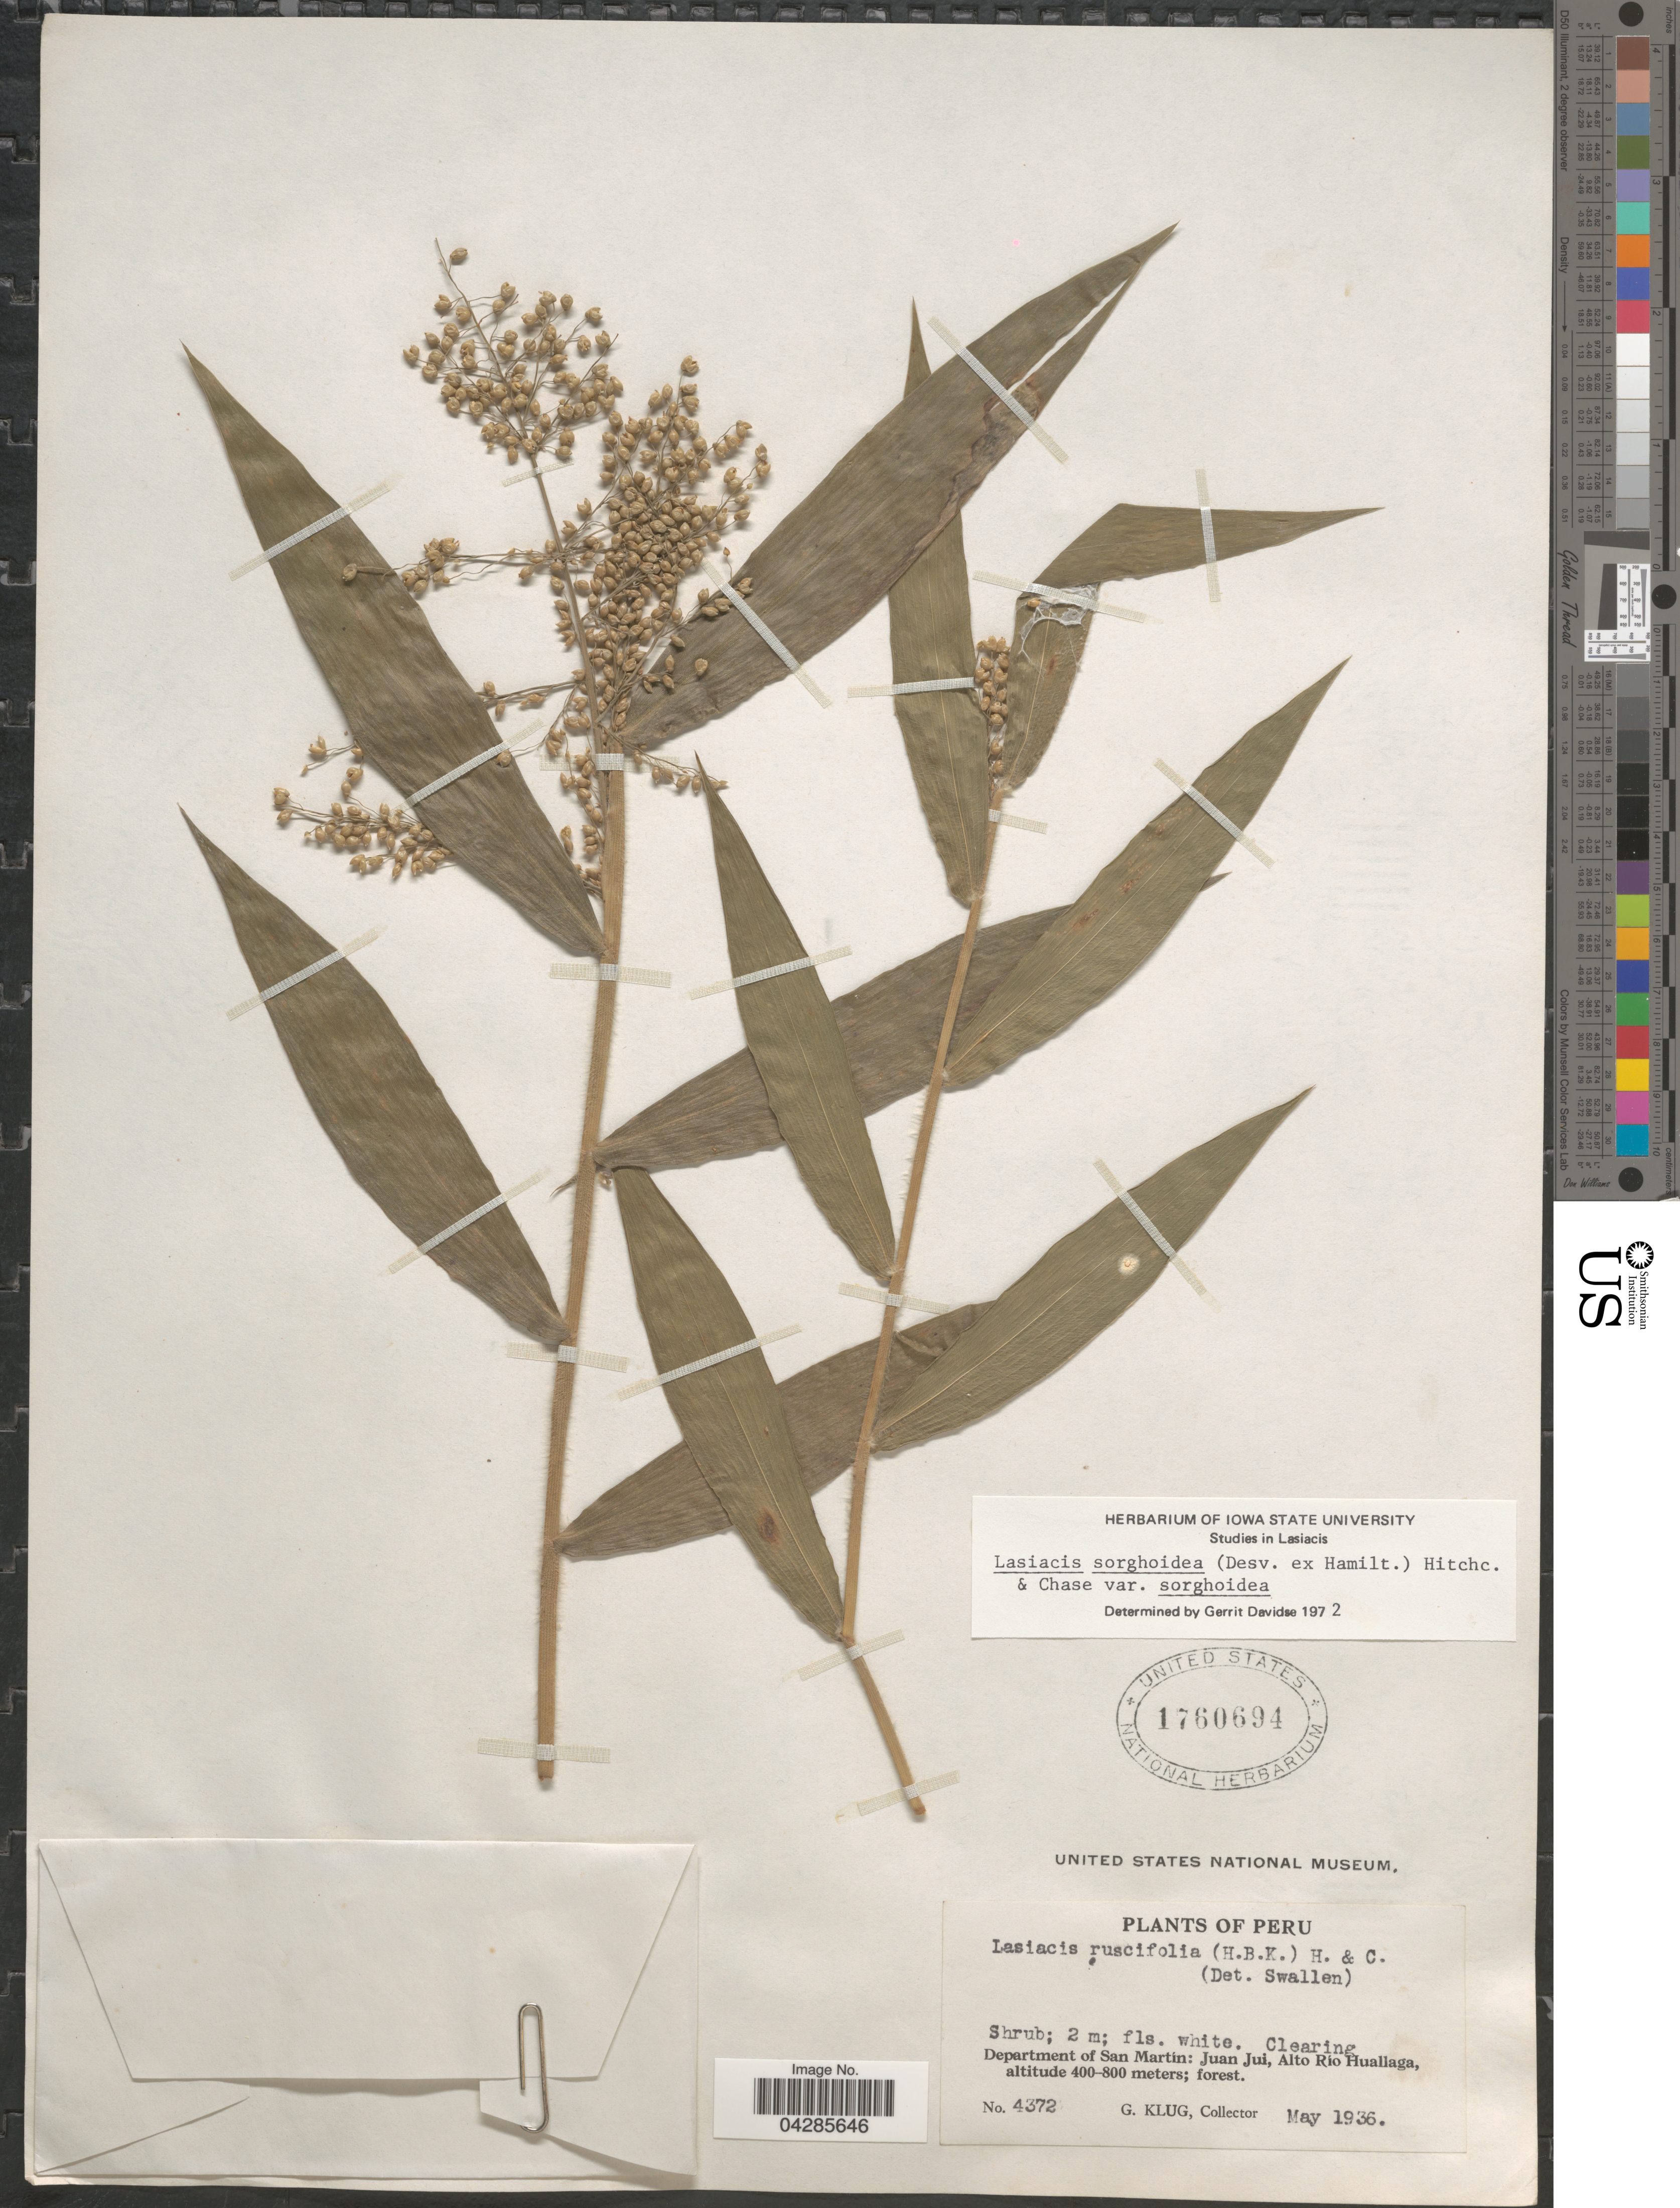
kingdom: Plantae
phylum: Tracheophyta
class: Liliopsida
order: Poales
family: Poaceae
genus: Lasiacis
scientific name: Lasiacis sorghoidea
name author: (Desv. ex Ham.) Hitchc. & Chase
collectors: G. Klug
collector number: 4372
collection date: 1936-05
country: Peru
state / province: San Martín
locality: Department of San Martín: Juan Jui, Alto Río Huallaga.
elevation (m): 400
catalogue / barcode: US 1760694